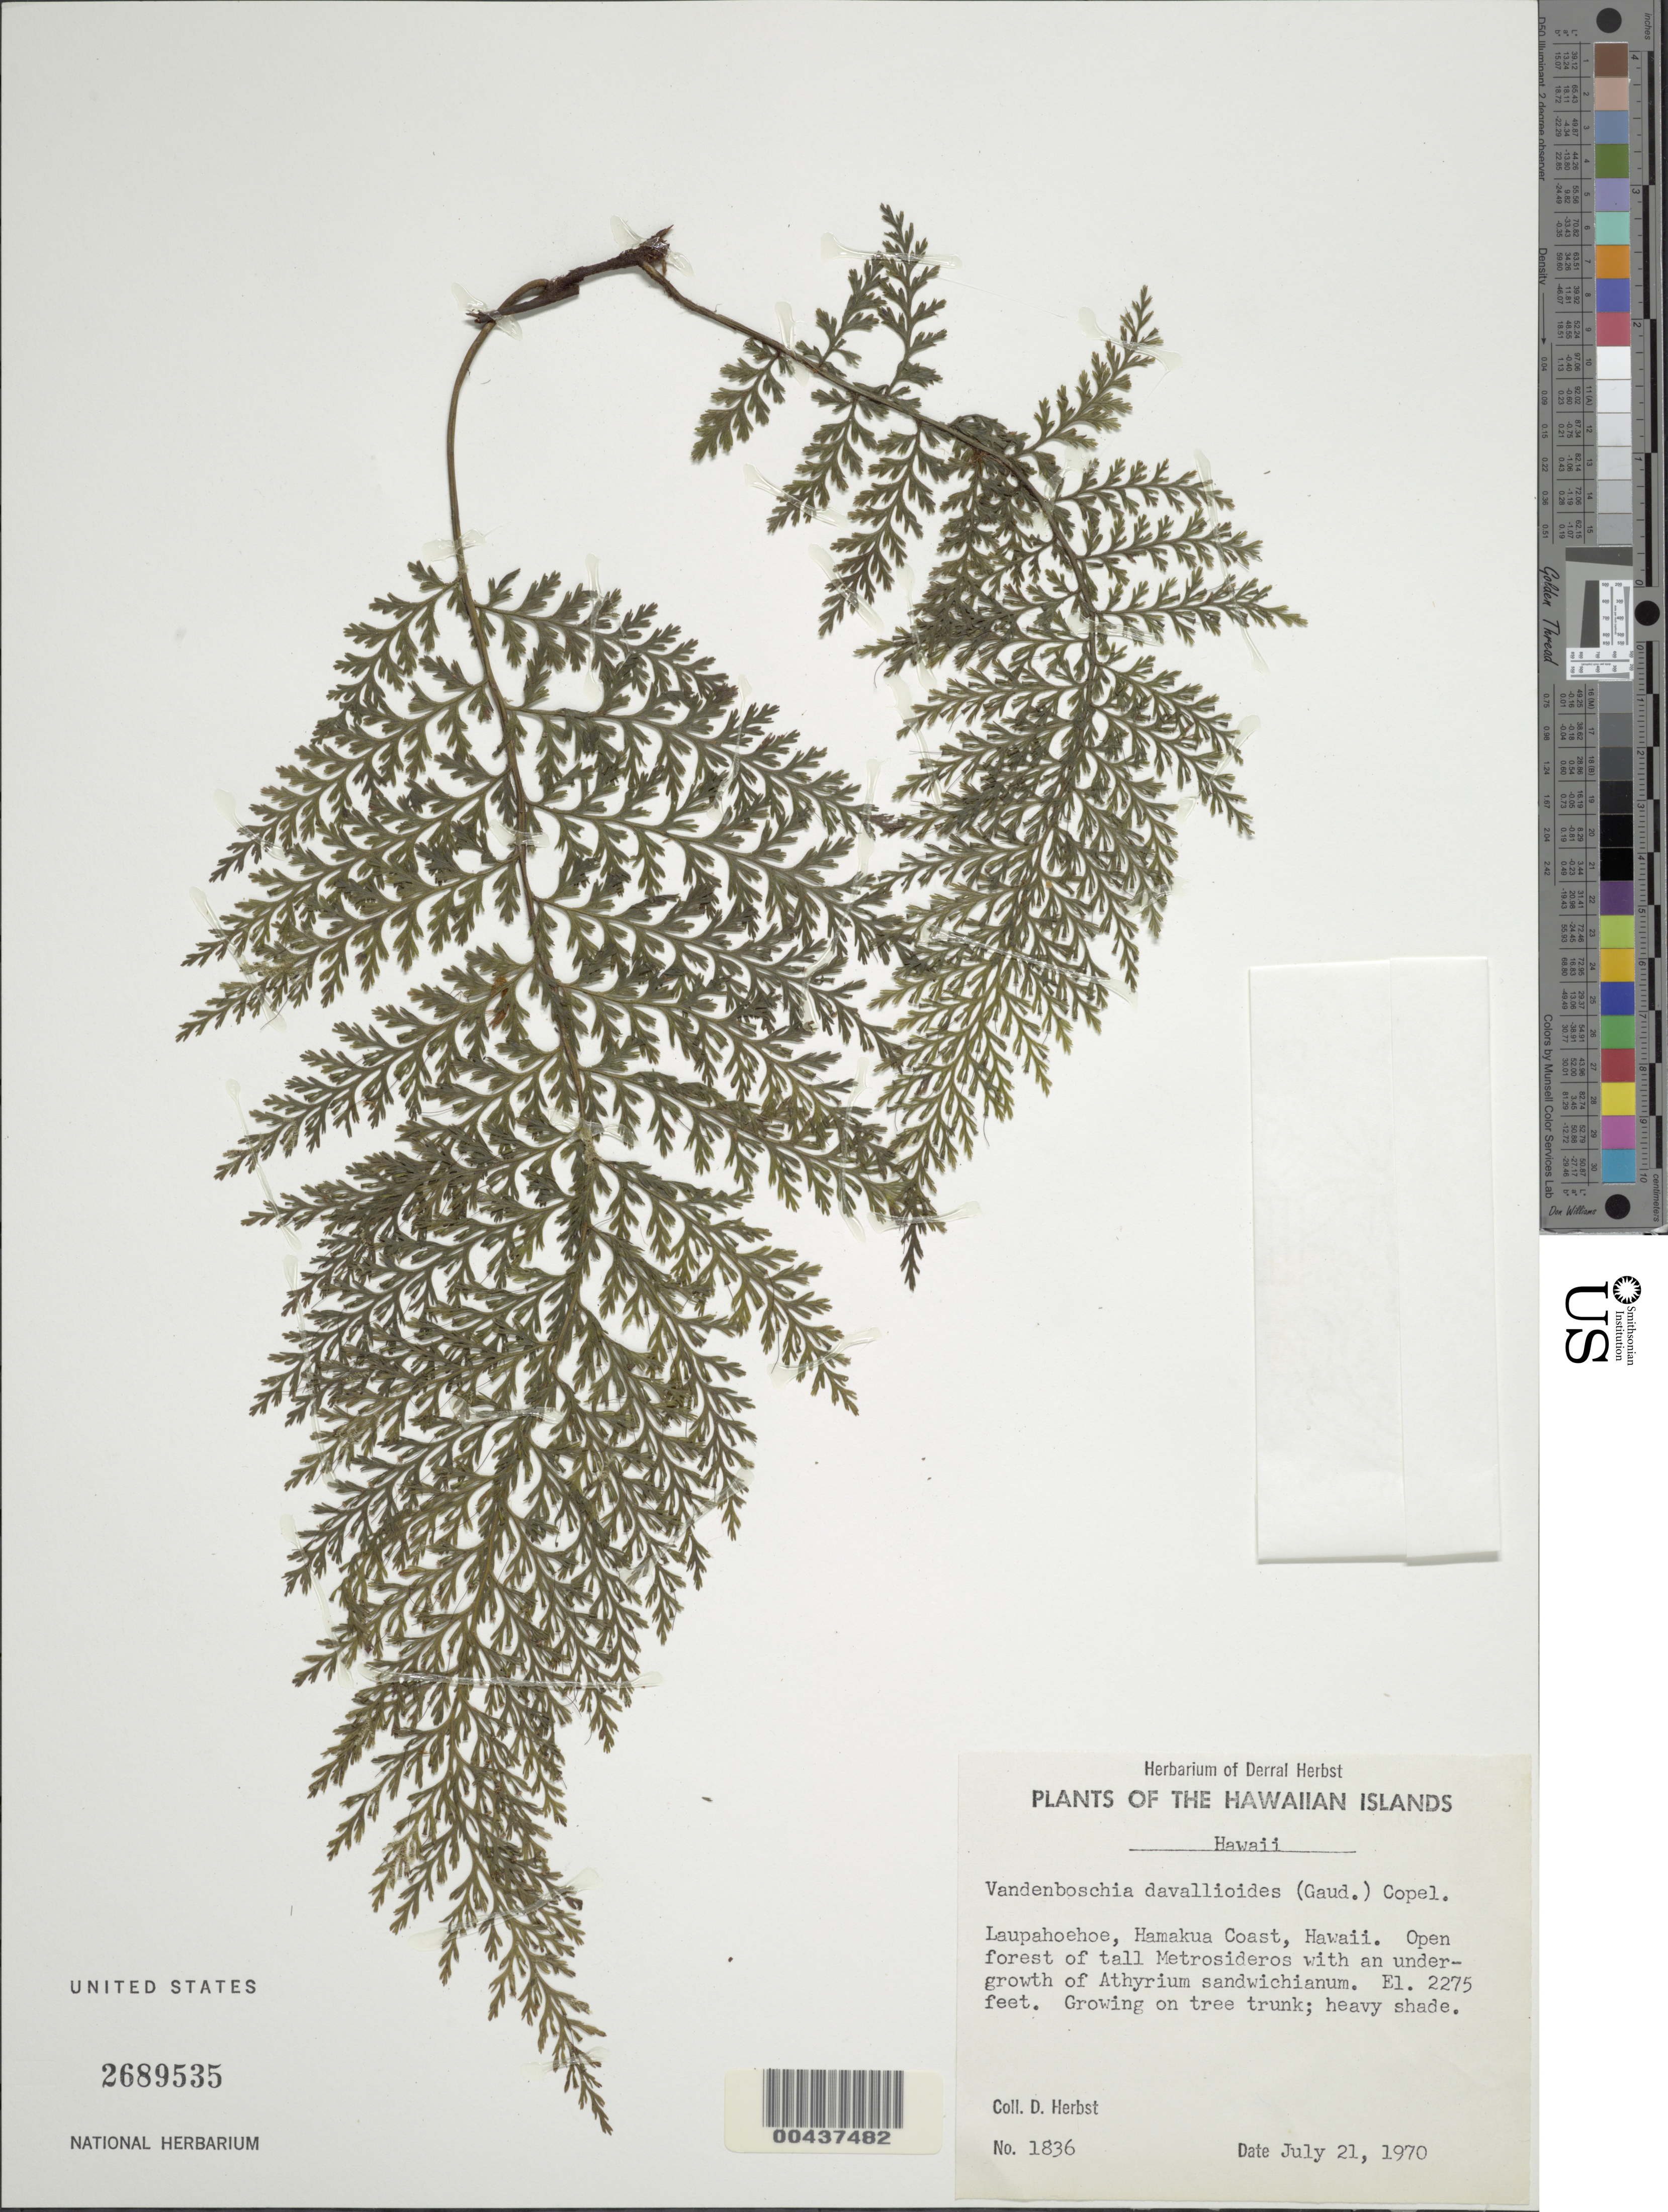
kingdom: Plantae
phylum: Tracheophyta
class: Polypodiopsida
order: Hymenophyllales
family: Hymenophyllaceae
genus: Vandenboschia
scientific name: Vandenboschia davallioides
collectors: D. R. Herbst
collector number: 1836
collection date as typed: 21 Jul 1970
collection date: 1970-07-21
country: United States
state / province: Hawaii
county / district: Hawaii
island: Hawaii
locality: Laupahoehoe, Hamakua Coast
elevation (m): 693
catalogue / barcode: US 2589535